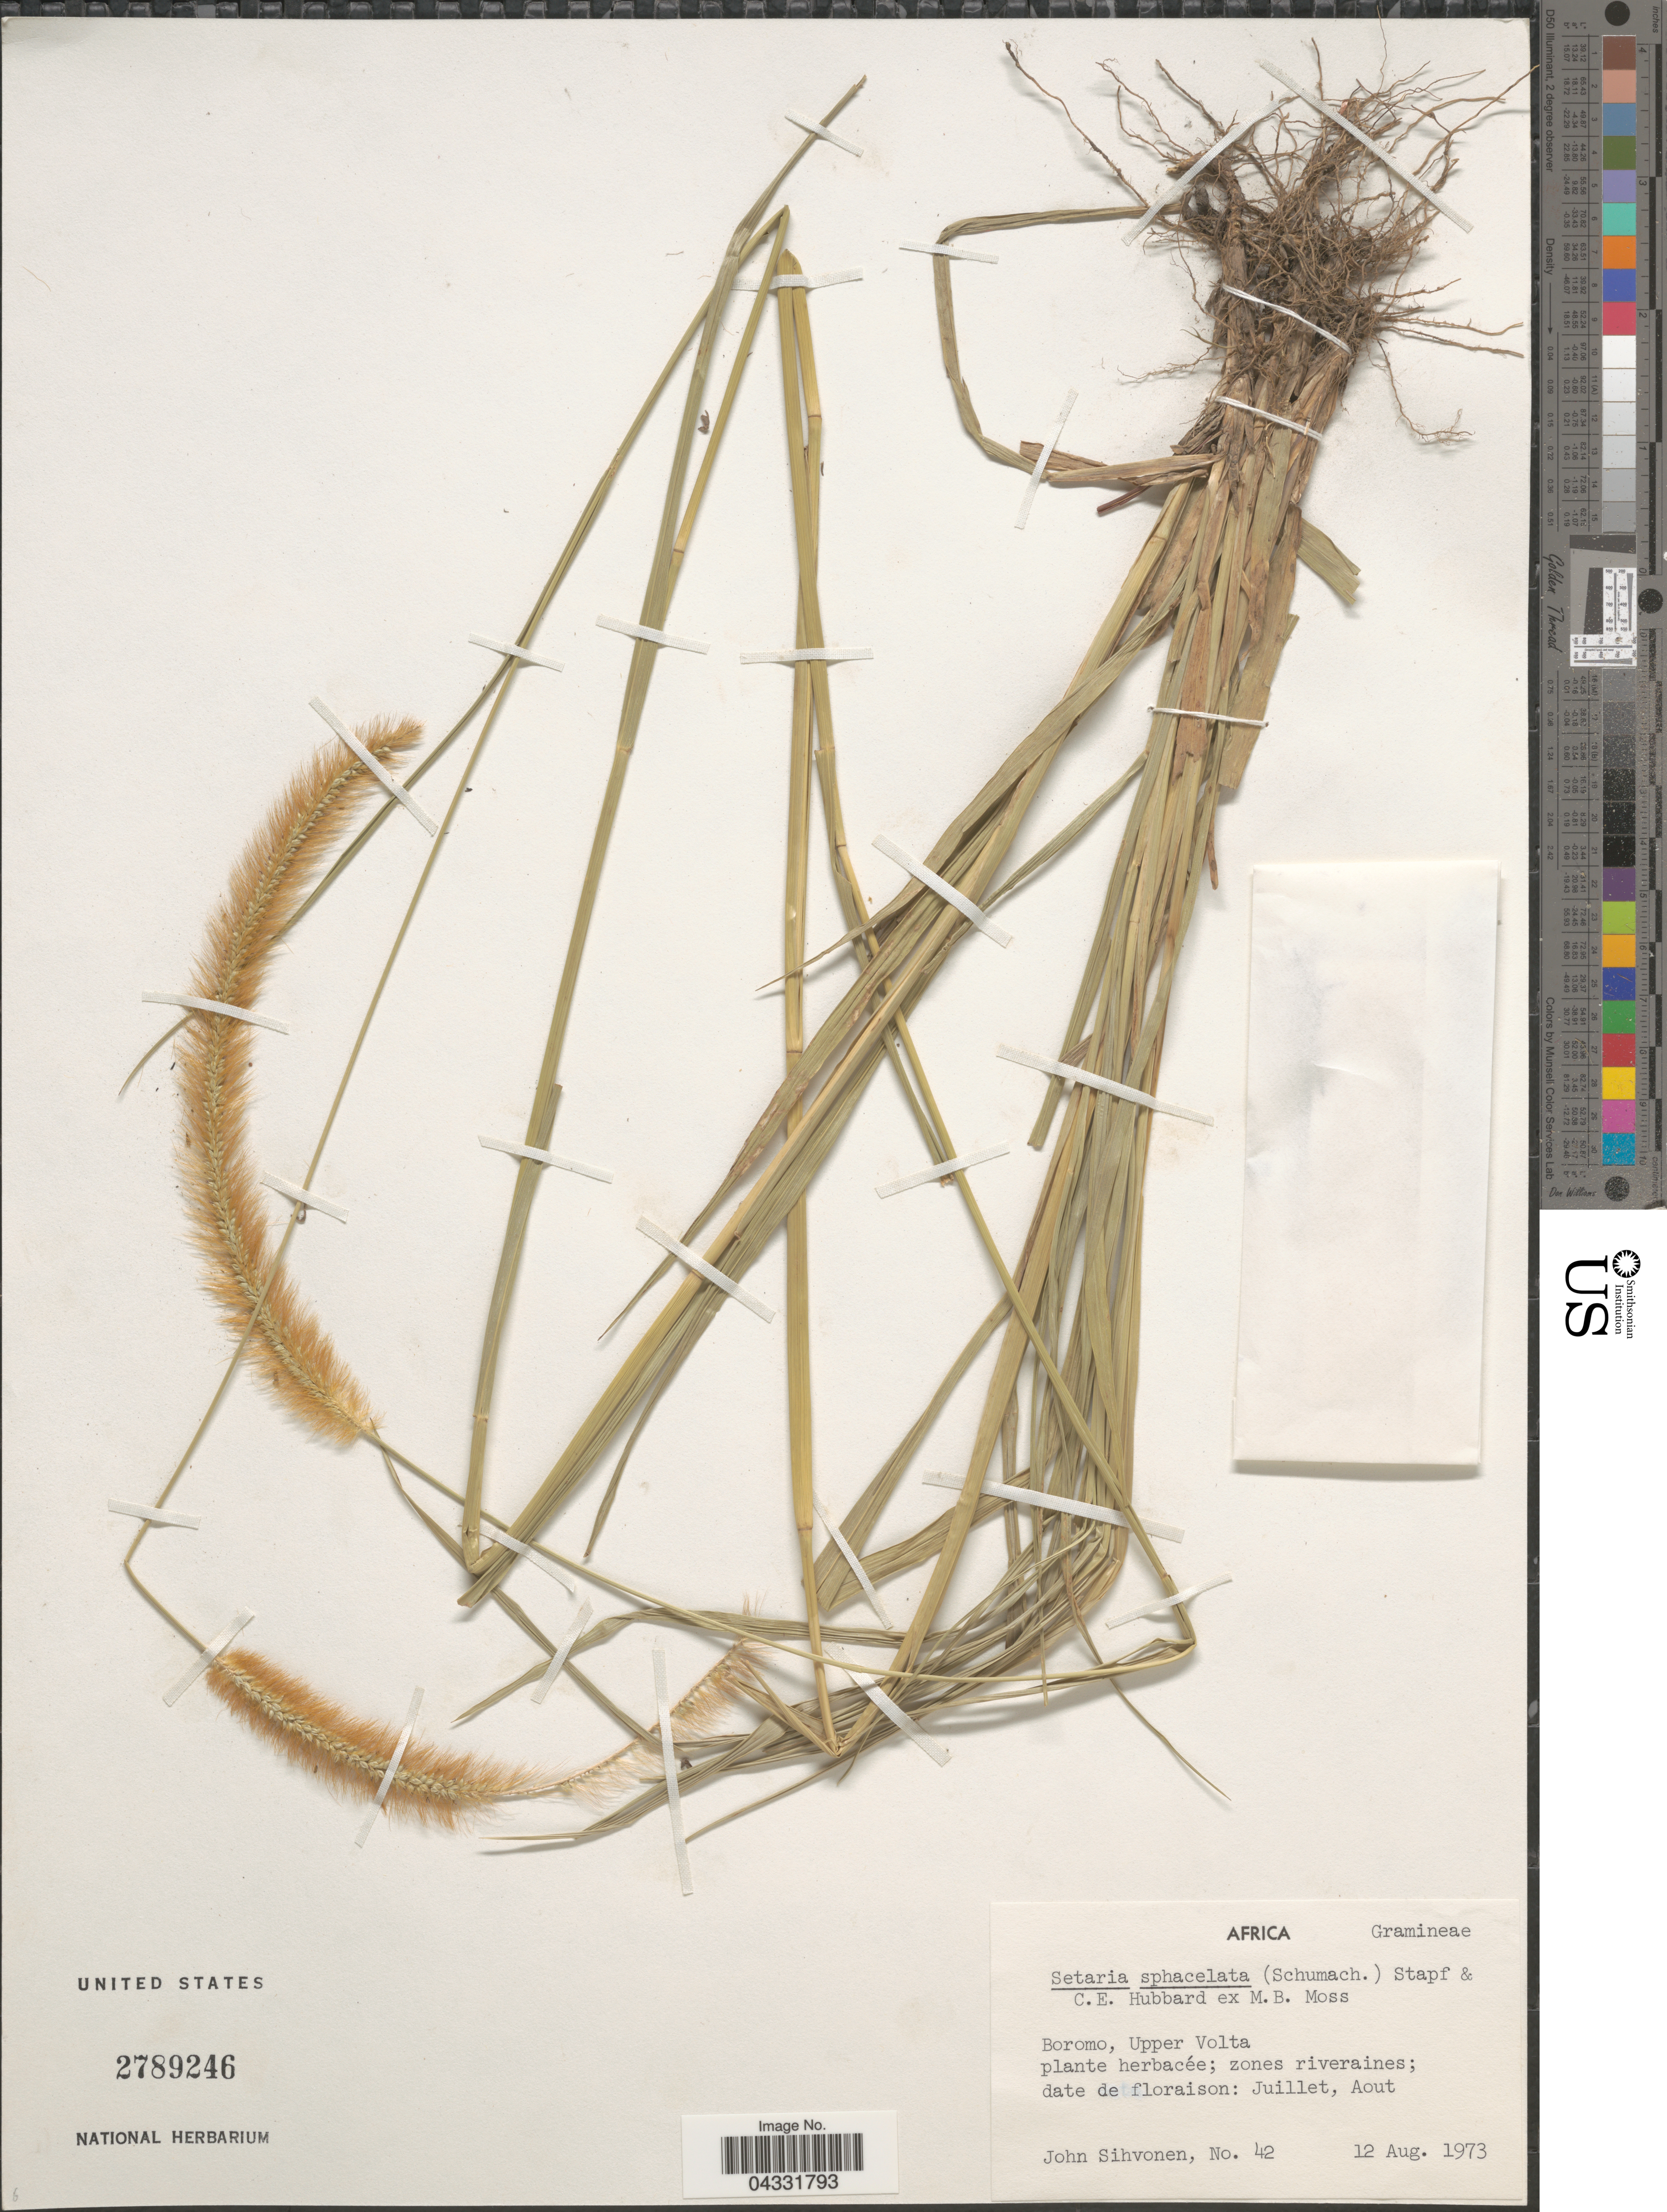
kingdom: Plantae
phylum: Tracheophyta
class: Liliopsida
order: Poales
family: Poaceae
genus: Setaria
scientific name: Setaria sphacelata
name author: (Schumach.) Stapf & Hubb. ex Moss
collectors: J. Sihvonen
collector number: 42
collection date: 1973-08-12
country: Burkina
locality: Africa. Boromo, Upper Volta.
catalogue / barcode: US 2789246